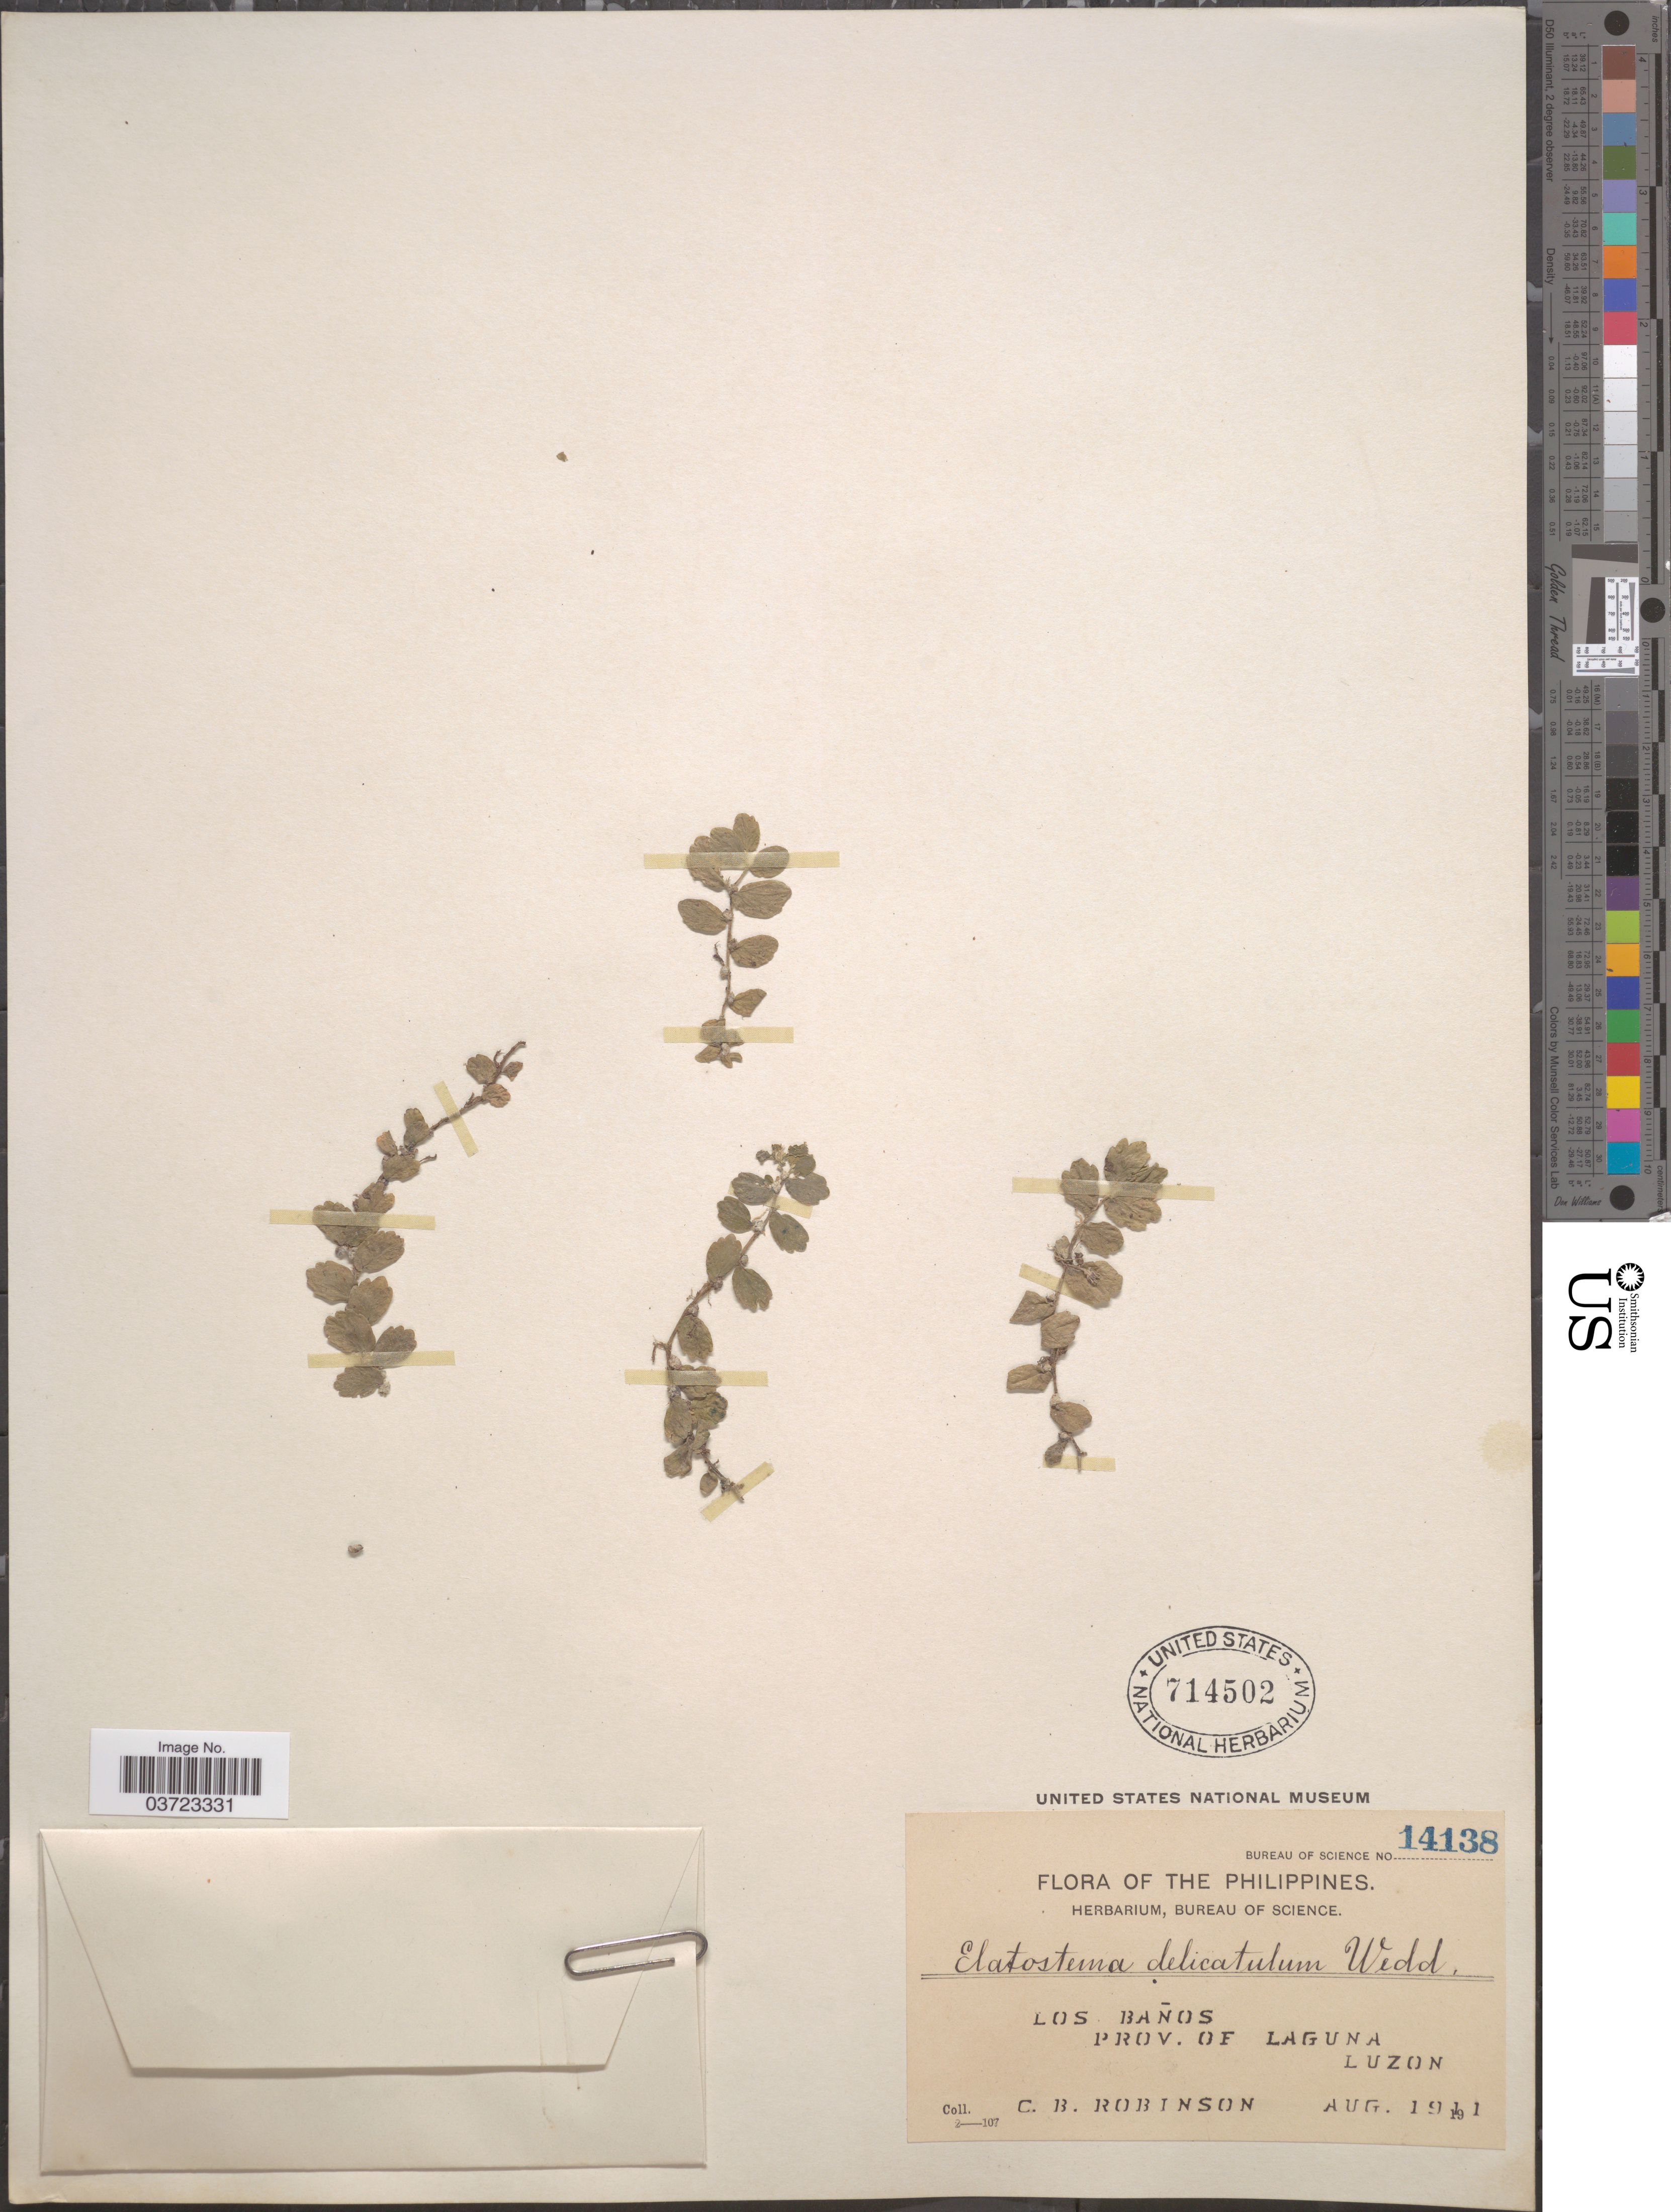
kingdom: Plantae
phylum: Tracheophyta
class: Magnoliopsida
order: Rosales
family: Urticaceae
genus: Elatostema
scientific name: Elatostema delicatulum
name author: Wedd.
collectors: C. Robinson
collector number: Bureau of Science 14138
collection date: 1911-08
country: Philippines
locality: Los Baños. Prov. of Laguna. Luzon.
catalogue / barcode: US 714502